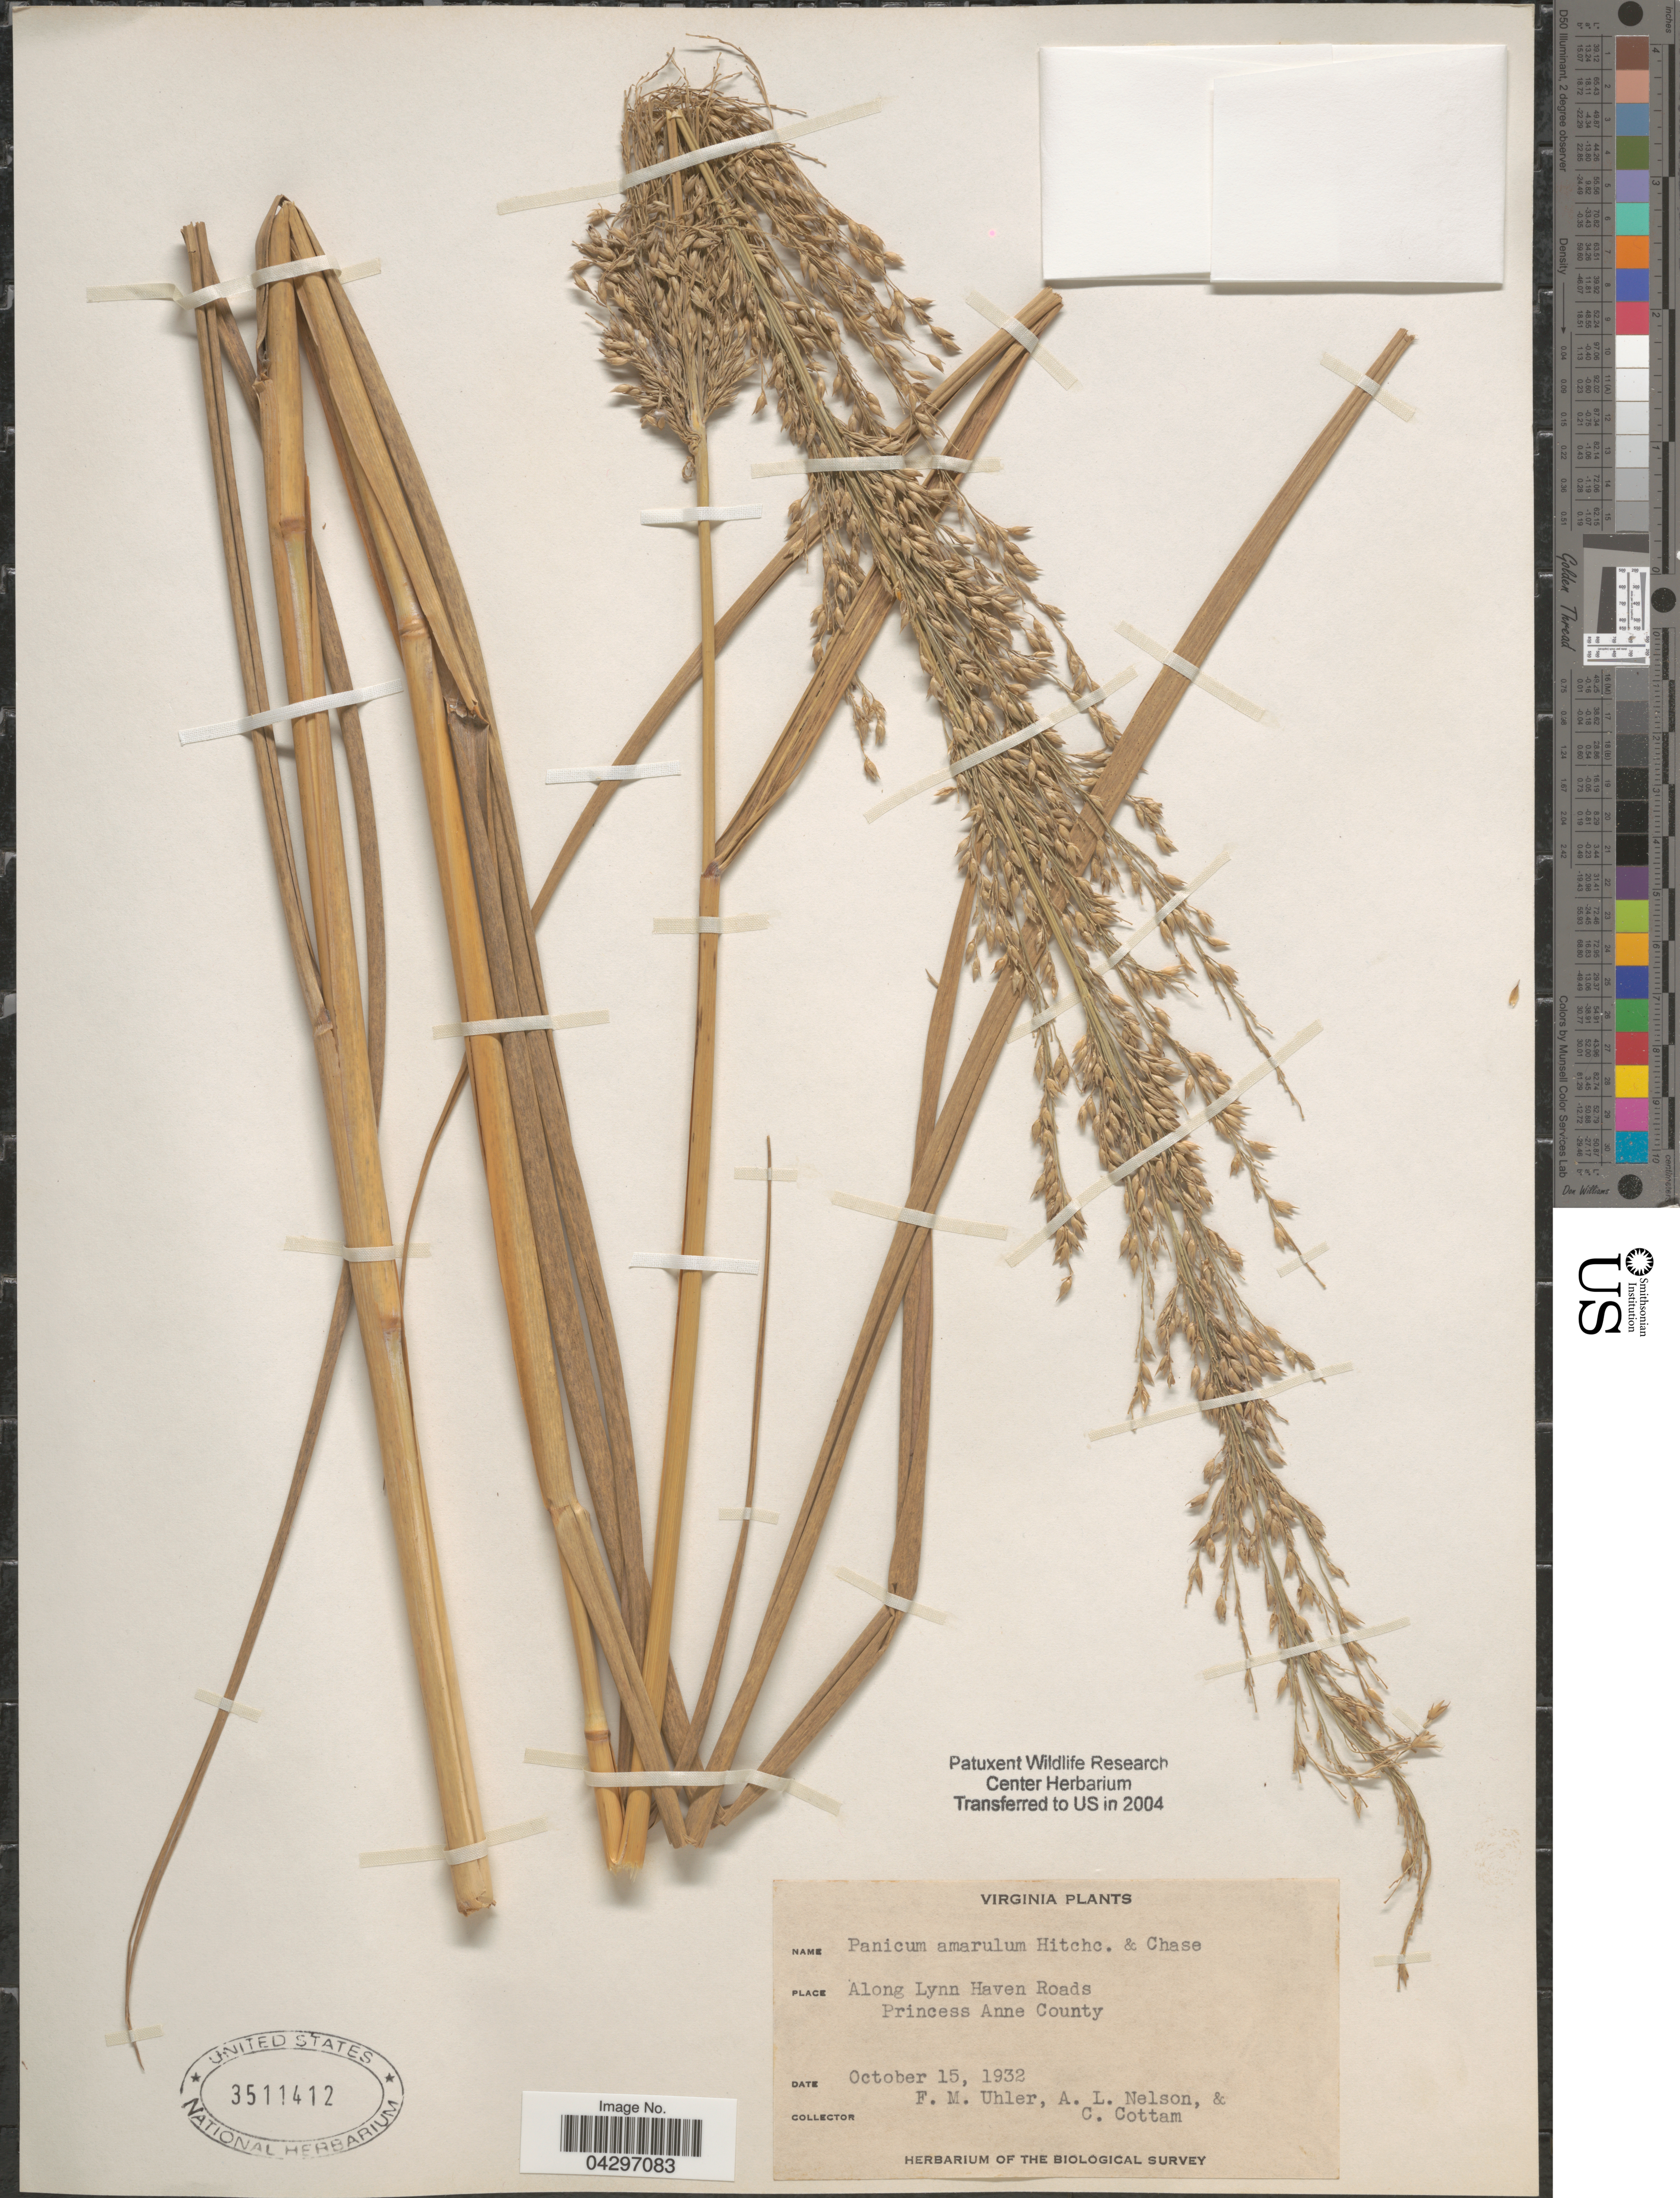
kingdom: Plantae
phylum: Tracheophyta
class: Liliopsida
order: Poales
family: Poaceae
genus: Panicum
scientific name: Panicum amarum var. amarulum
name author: (Hitchc. & Chase) Freckmann & Lelong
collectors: F. M. Uhler, A. L. Nelson & C. Cottam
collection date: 1932-10-15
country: United States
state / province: Virginia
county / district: City of Virginia Beach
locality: Along Lynn Haven Roads. Princess Anne County. The Biological Survey.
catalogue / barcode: US 3511412